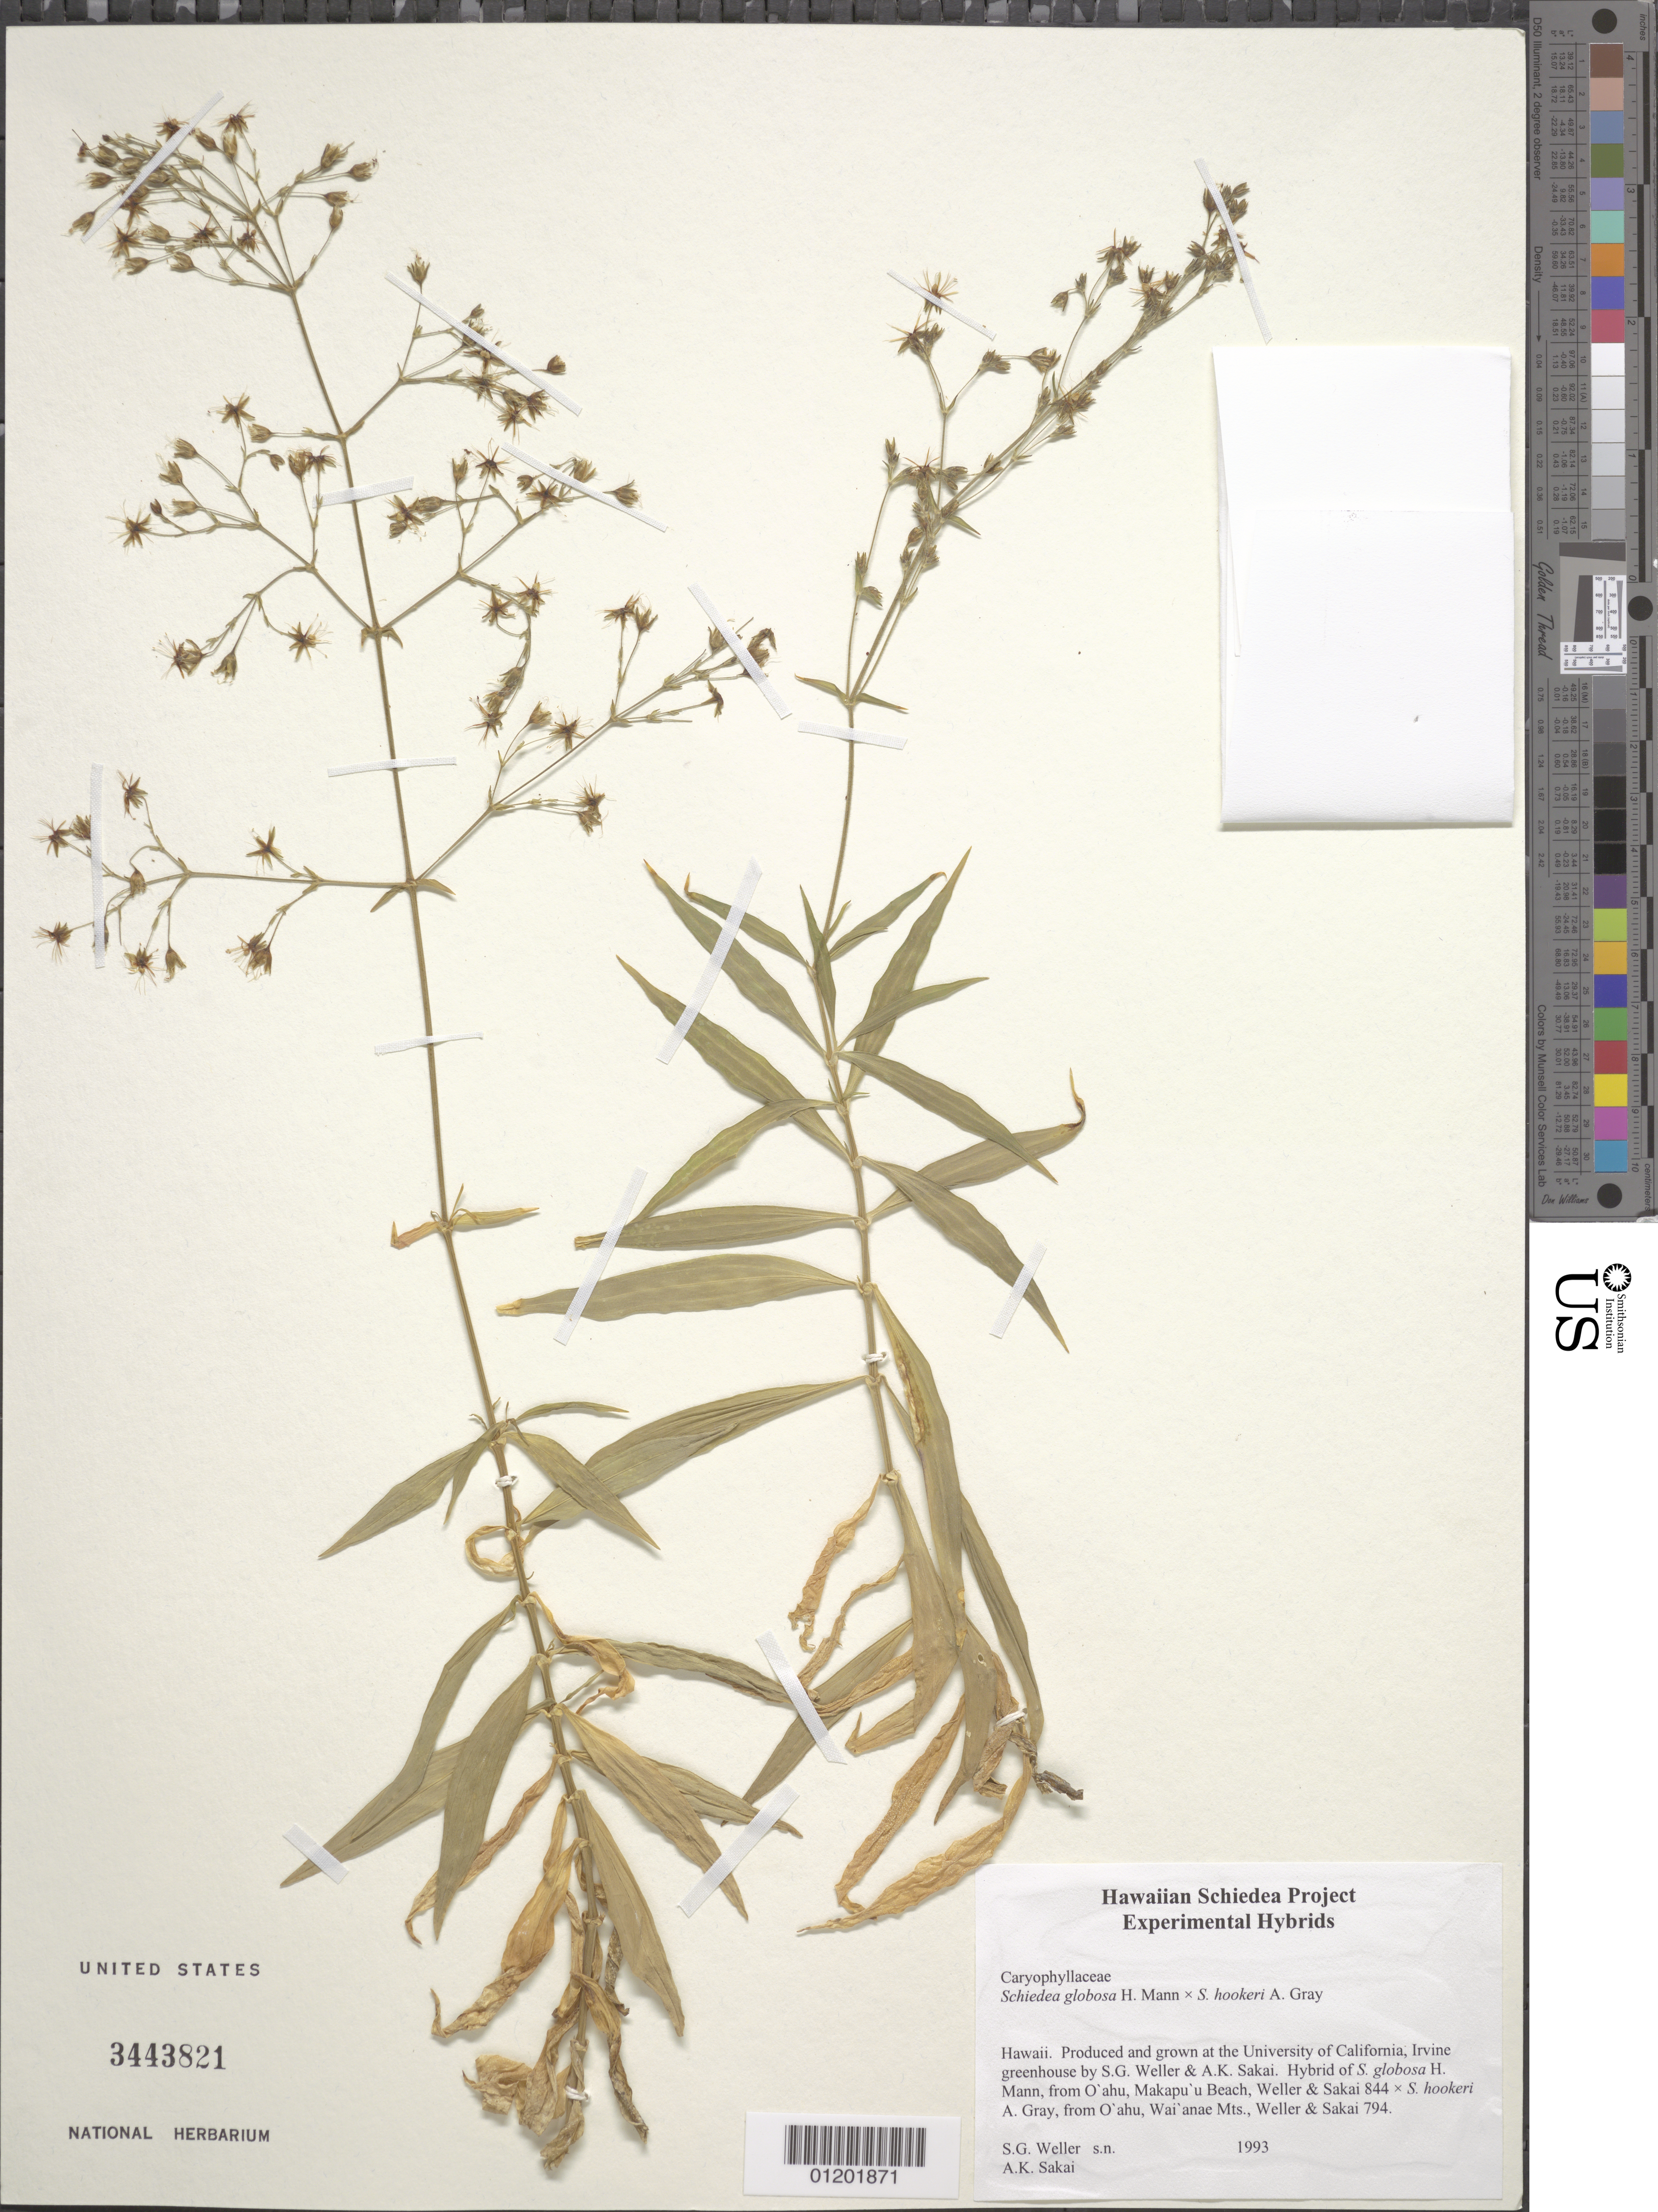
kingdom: Plantae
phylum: Tracheophyta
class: Magnoliopsida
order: Caryophyllales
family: Caryophyllaceae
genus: Schiedea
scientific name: Schiedea globosa x S. hookeri A. Gray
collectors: S. G. Weller & A. Sakai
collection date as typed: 1993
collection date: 1993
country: United States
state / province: California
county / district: Orange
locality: University of California, Irvine greenhouse.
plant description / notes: Hybrid of S. globosa H. Mann [from O'ahu, Makapu'u Beach, Weller & Sakai 844] × S. hookeri A. Gray [from O'ahu, Wai'anae Mts., Weller & Sakai 794].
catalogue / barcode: US 3443821